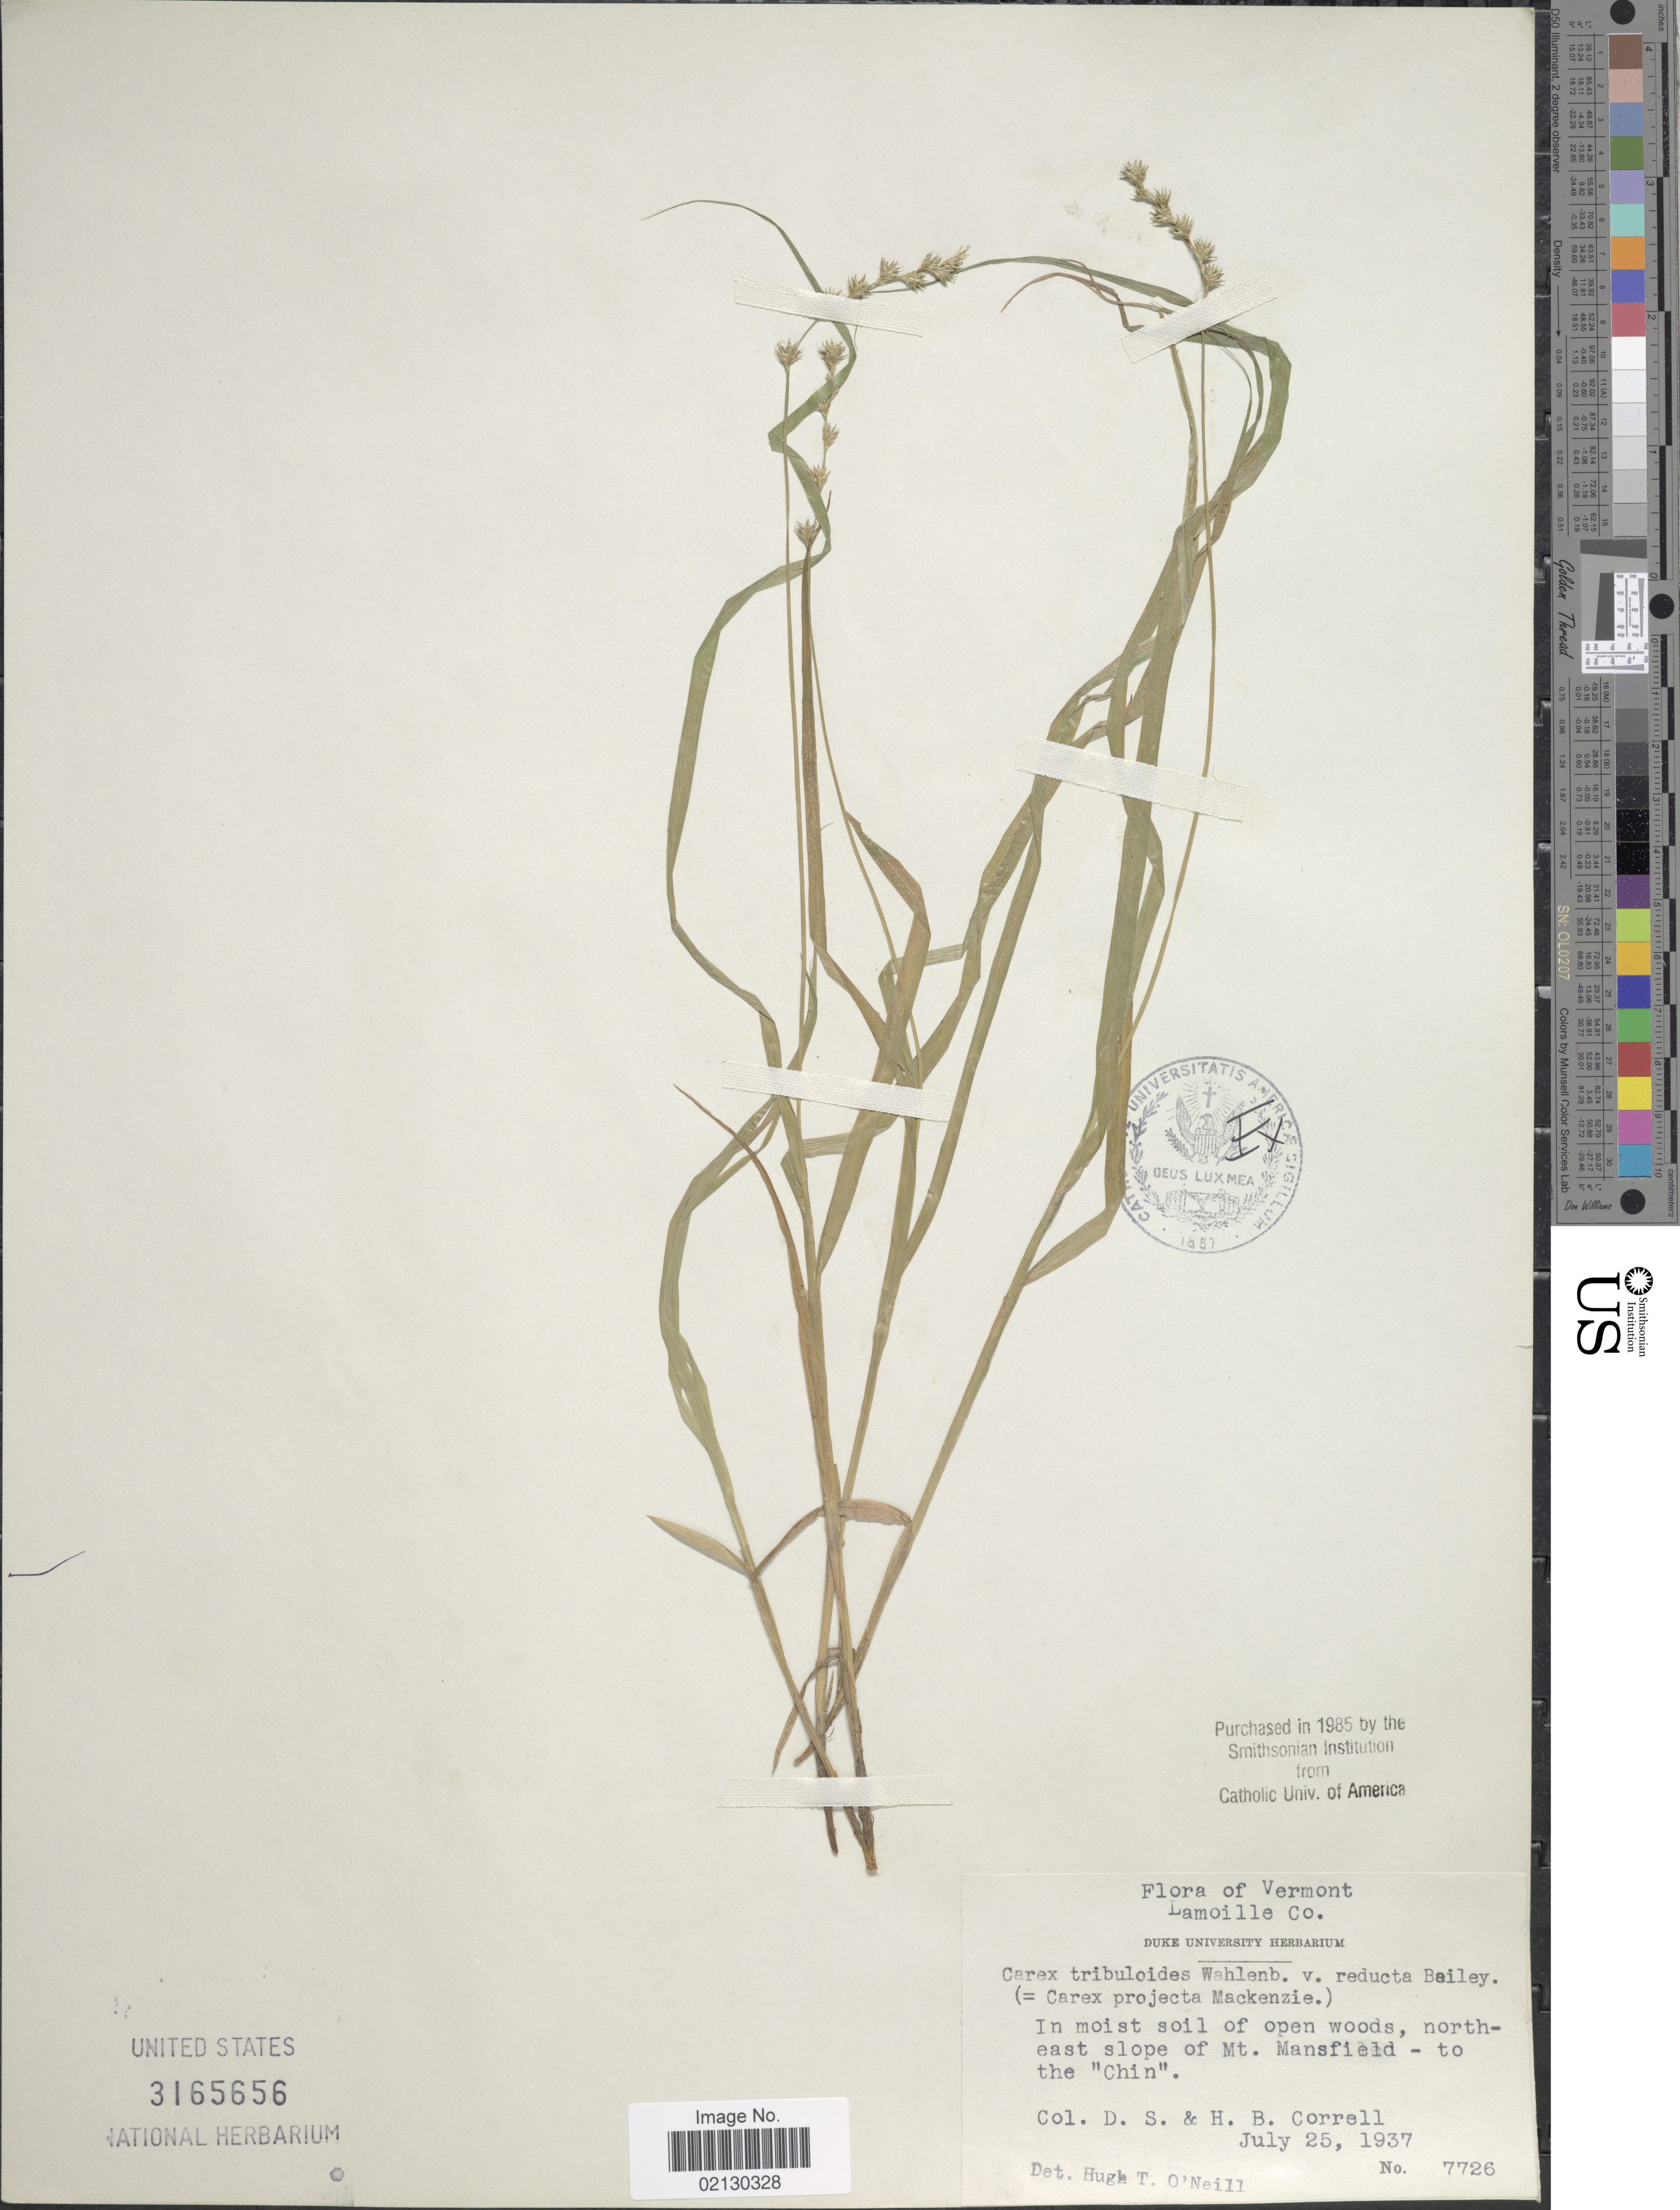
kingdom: Plantae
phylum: Tracheophyta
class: Liliopsida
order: Poales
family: Cyperaceae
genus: Carex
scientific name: Carex projecta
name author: Mack.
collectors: D. S. Correll & H. Correll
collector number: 7726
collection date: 1937-07-25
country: United States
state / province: Vermont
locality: Lamoille Co. North-east slope of Mt. mansfield - to the "Chin"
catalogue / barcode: US 3165656